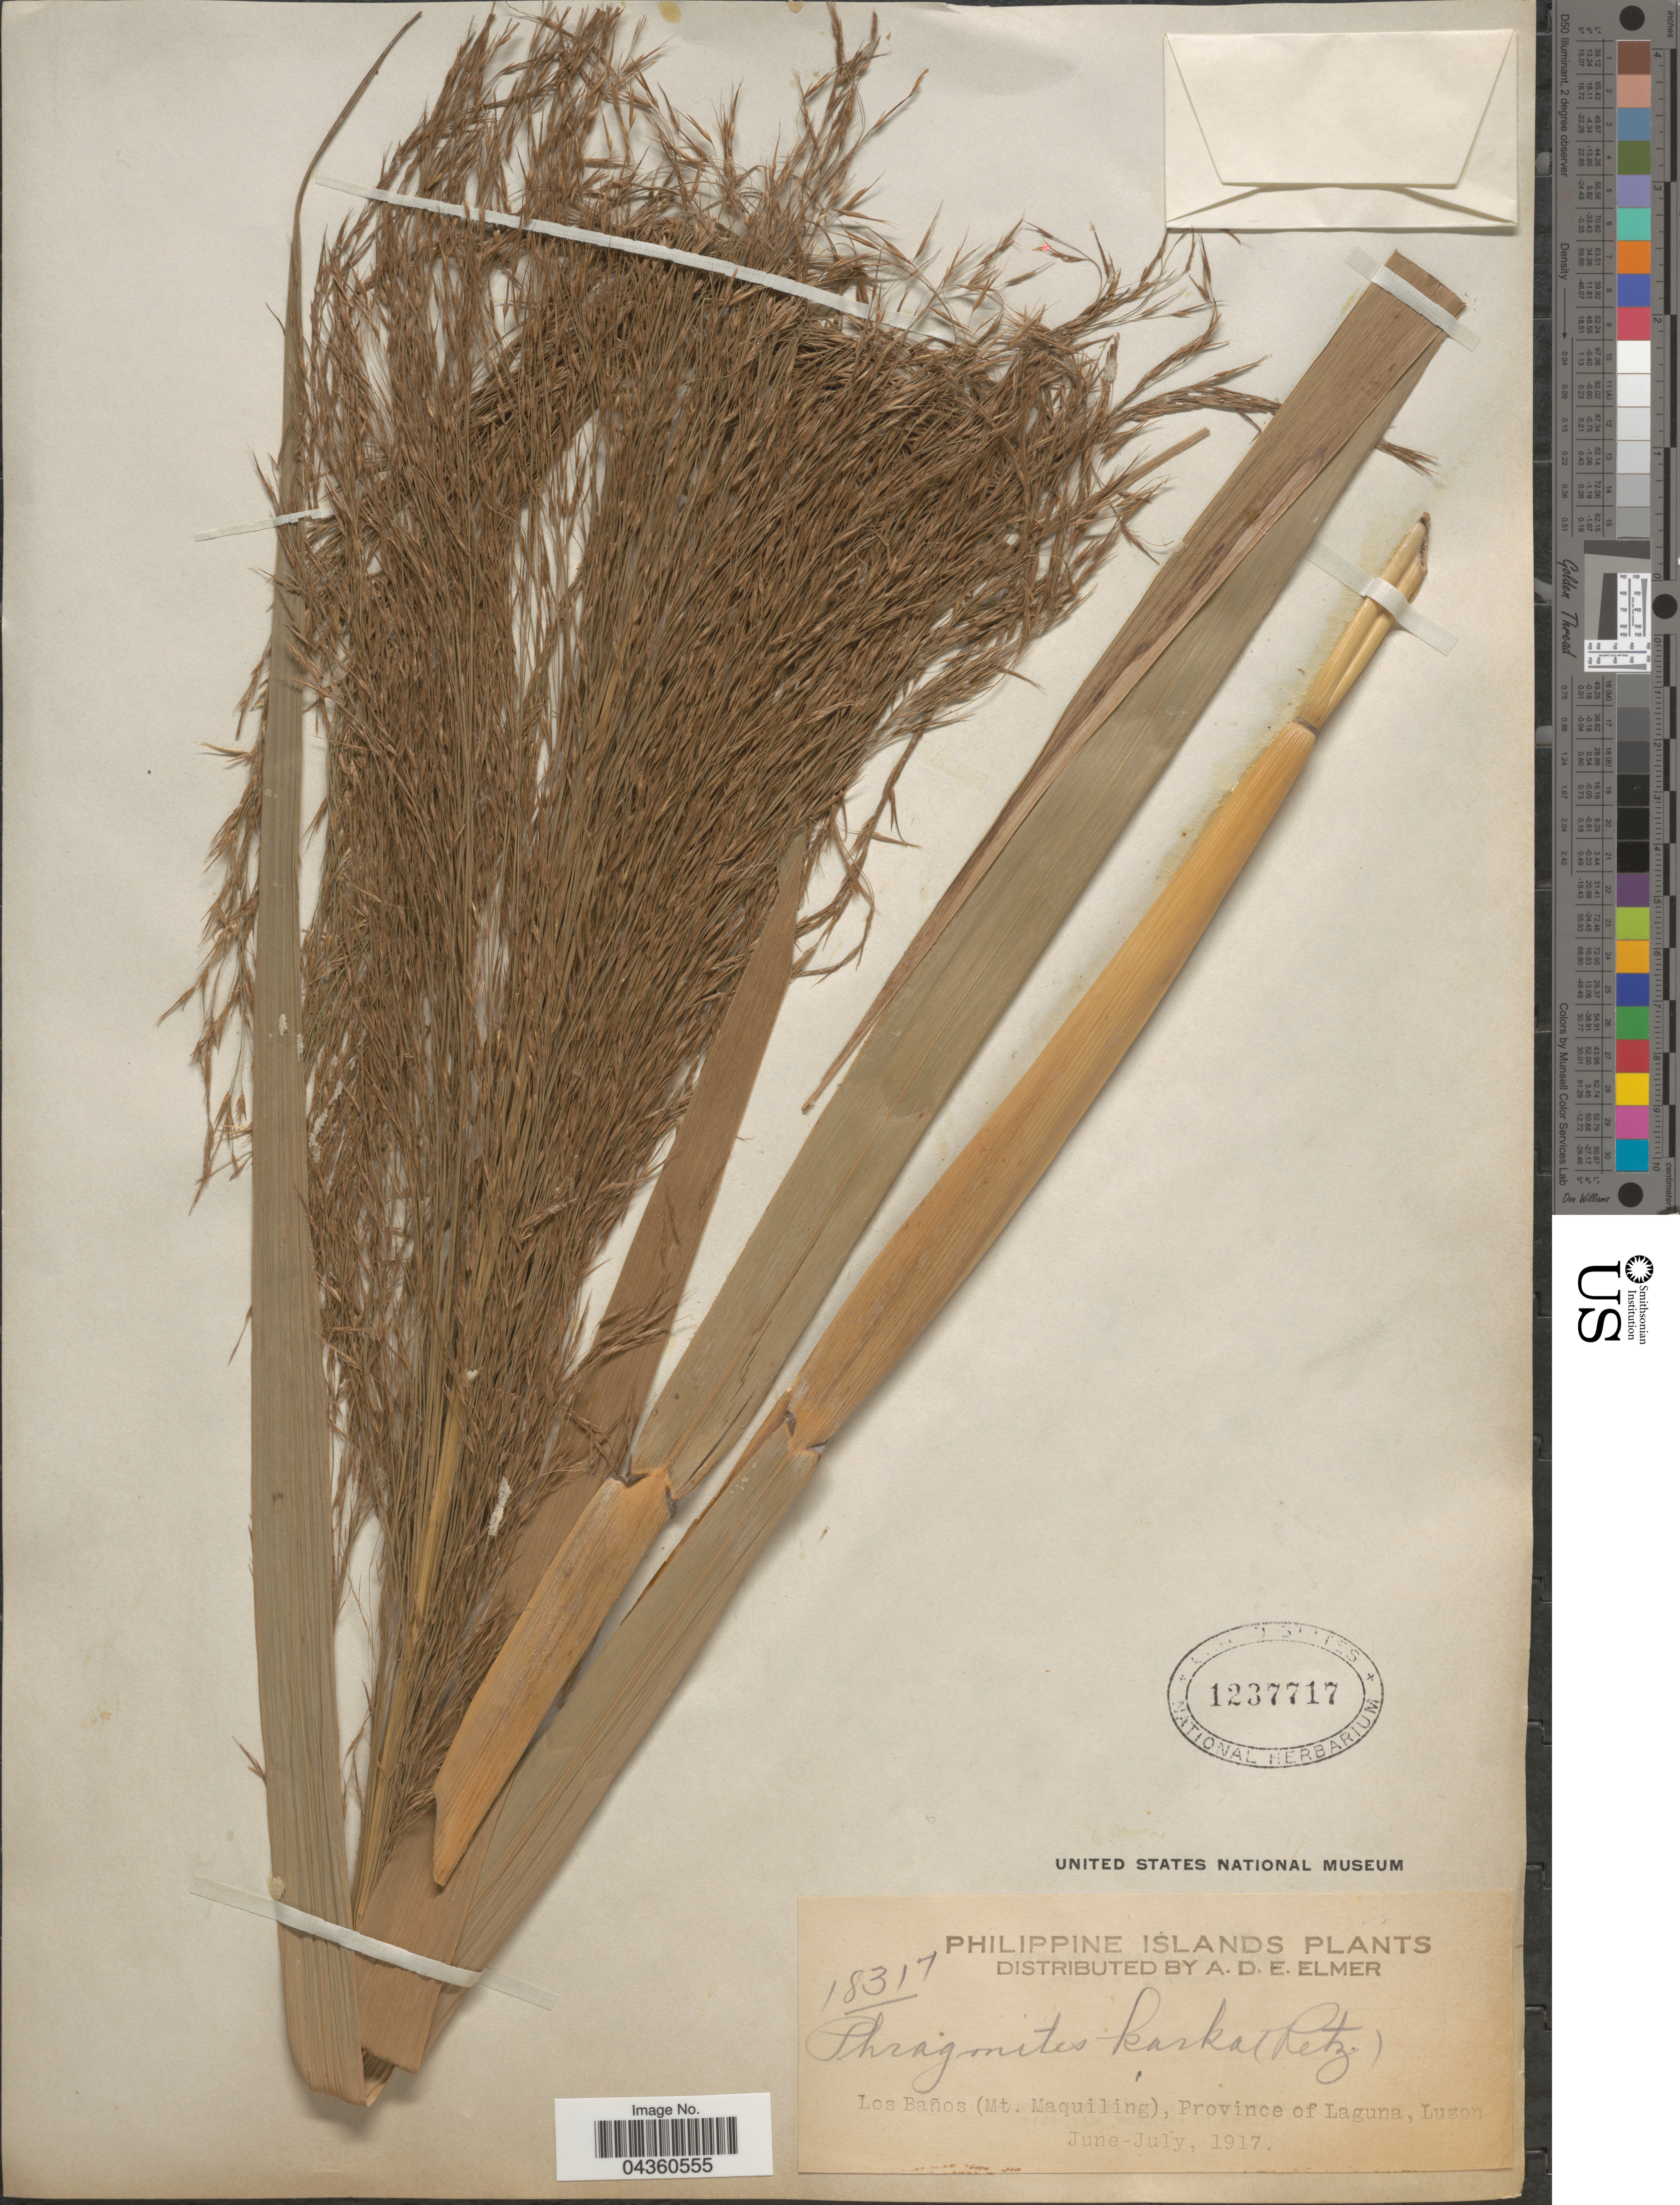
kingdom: Plantae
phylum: Tracheophyta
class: Liliopsida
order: Poales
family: Poaceae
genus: Phragmites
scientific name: Phragmites karka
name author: (Retz.) Trin. ex Steud.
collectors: A. D. E. Elmer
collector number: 18317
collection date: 1917-06/1917-07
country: Philippines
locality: Los Baños (Mt. Maquiling), Province of Laguna.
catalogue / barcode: US 1237717